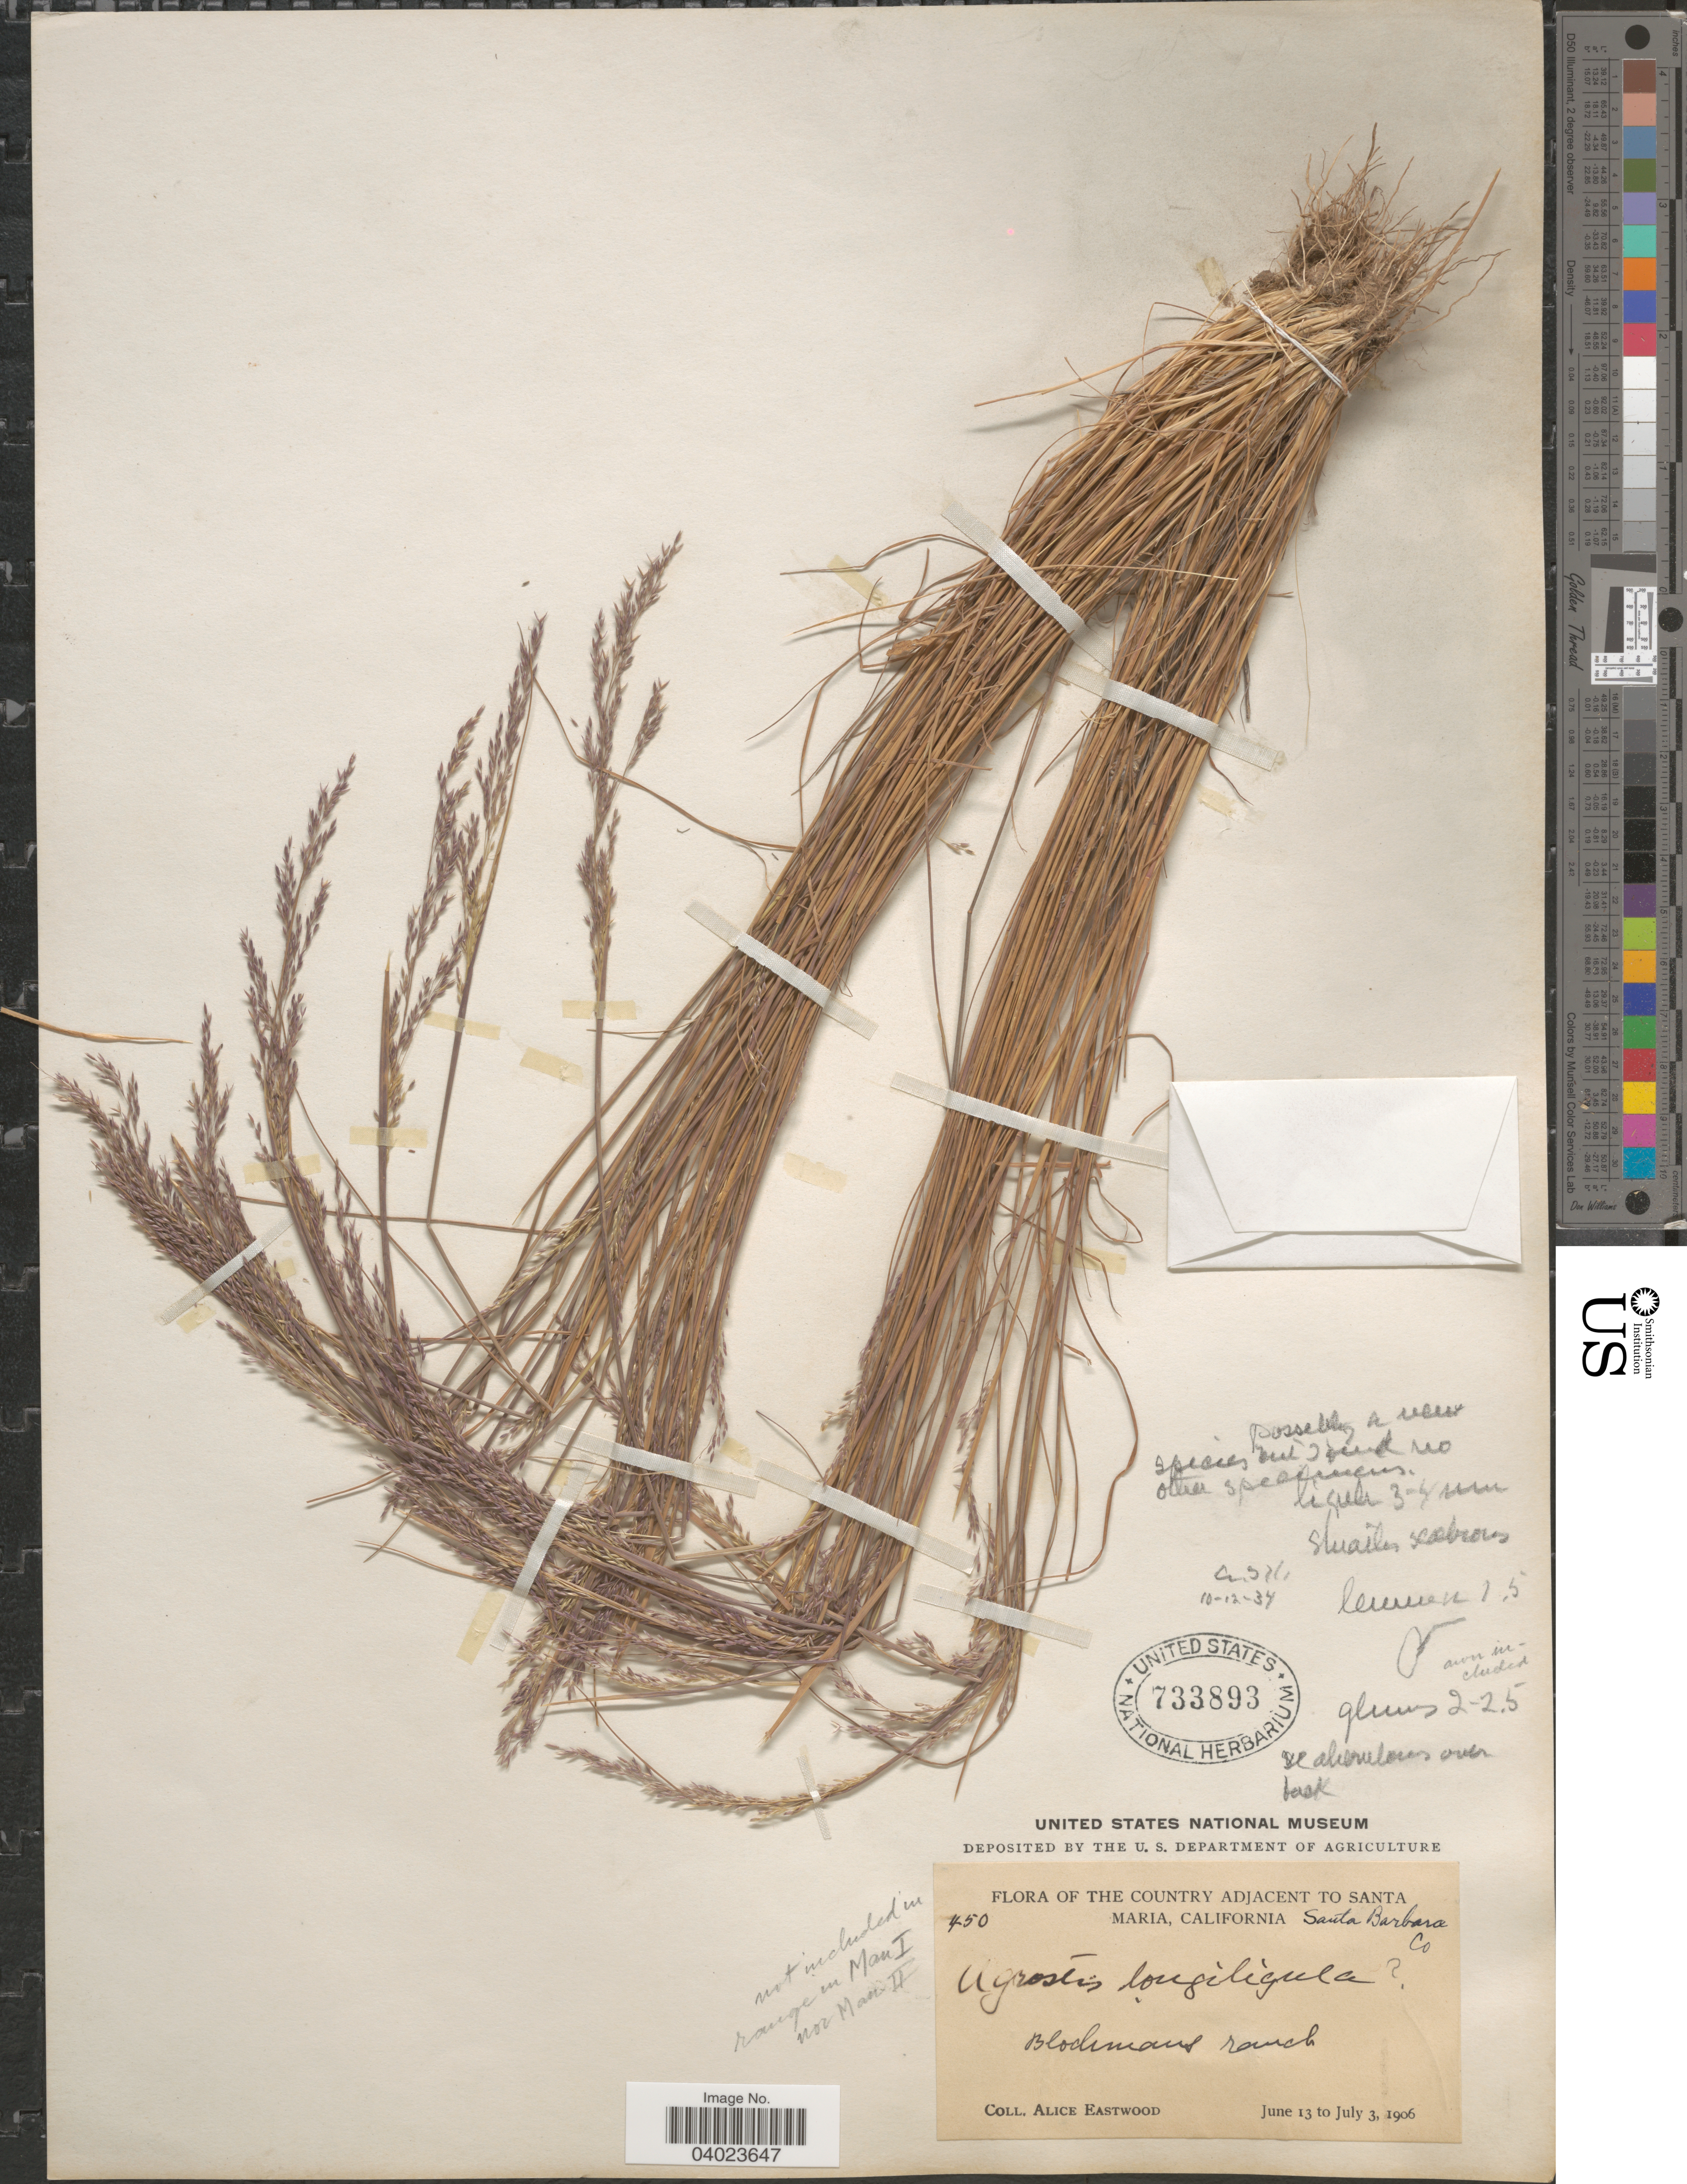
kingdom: Plantae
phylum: Tracheophyta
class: Liliopsida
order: Poales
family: Poaceae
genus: Agrostis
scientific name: Agrostis sp.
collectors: A. Eastwood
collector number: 450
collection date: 1906-06-13/1906-07-03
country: United States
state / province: California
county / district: Santa Barbara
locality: The country adjacent to Santa Maria. Santa Barbara Co. Blockmans ranch.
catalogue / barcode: US 733893